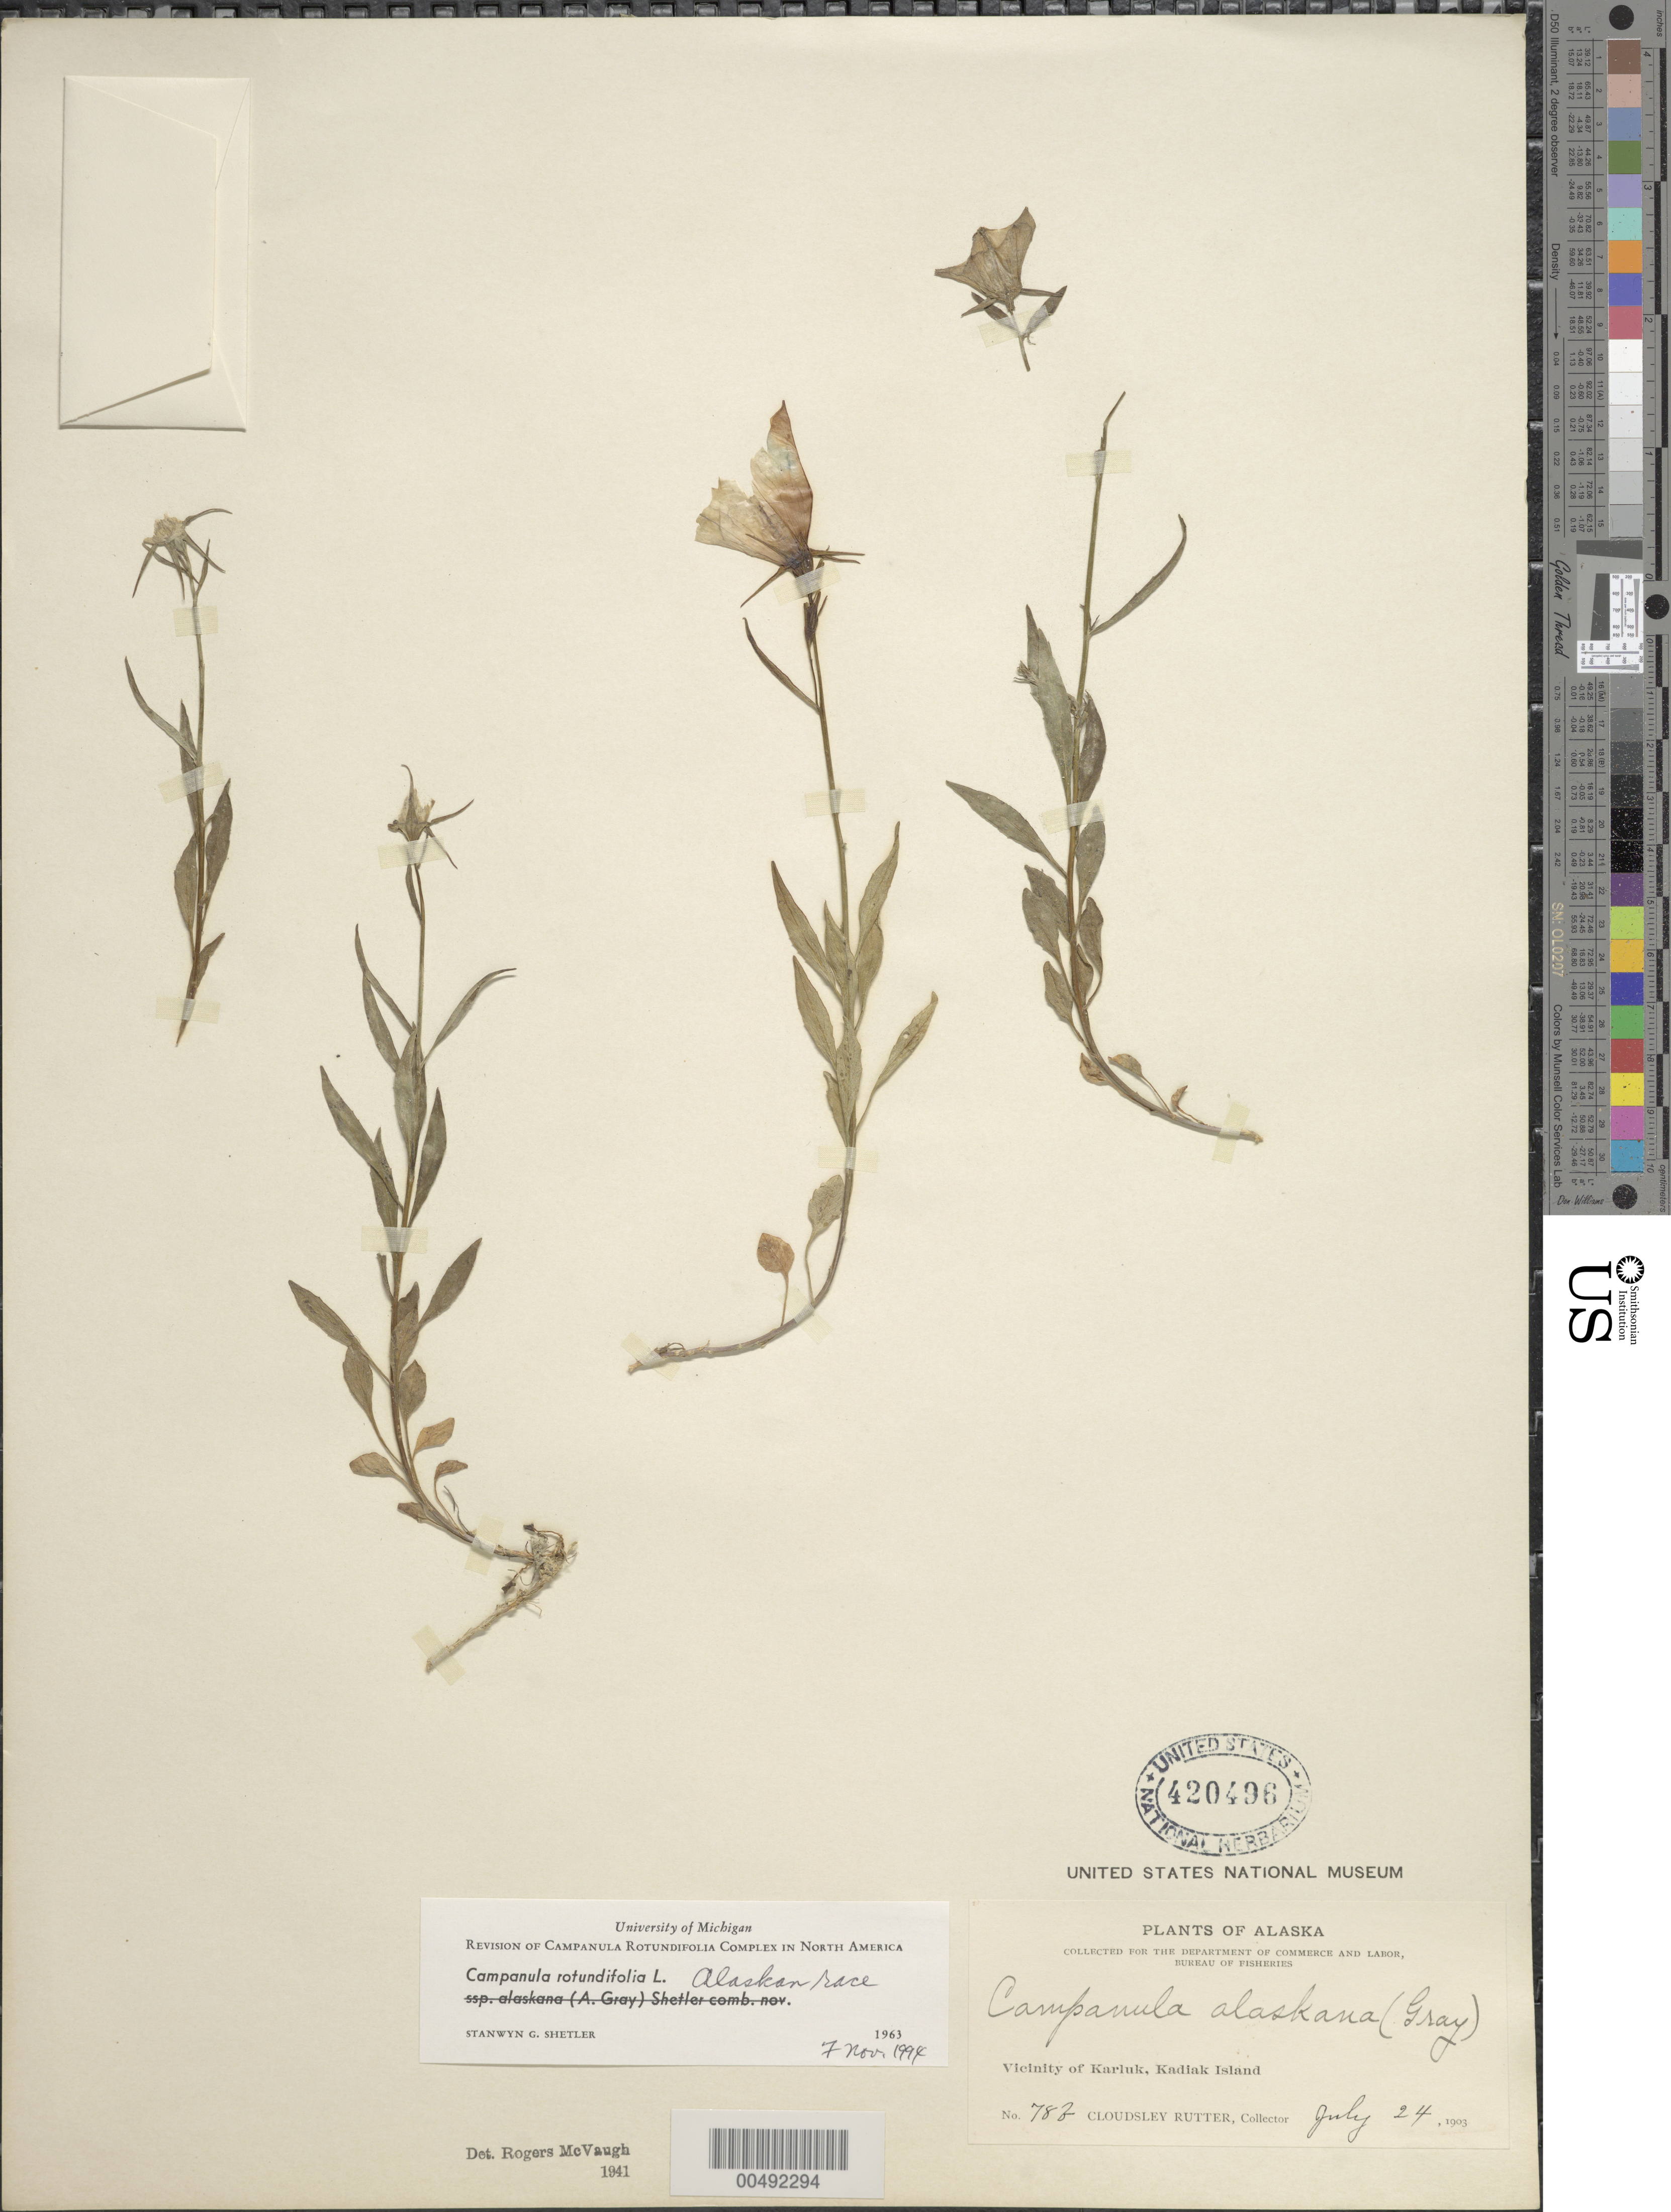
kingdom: Plantae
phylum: Tracheophyta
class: Magnoliopsida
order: Asterales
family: Campanulaceae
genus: Campanula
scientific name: Campanula rotundifolia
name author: L.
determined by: Shetler, Stanwyn G., (US), NMNH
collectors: C. Rutter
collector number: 78b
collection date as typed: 24 Jul 1903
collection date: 1903-07-24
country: United States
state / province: Alaska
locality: Kadiak Island, vicinity of Karluk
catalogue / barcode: US 420496